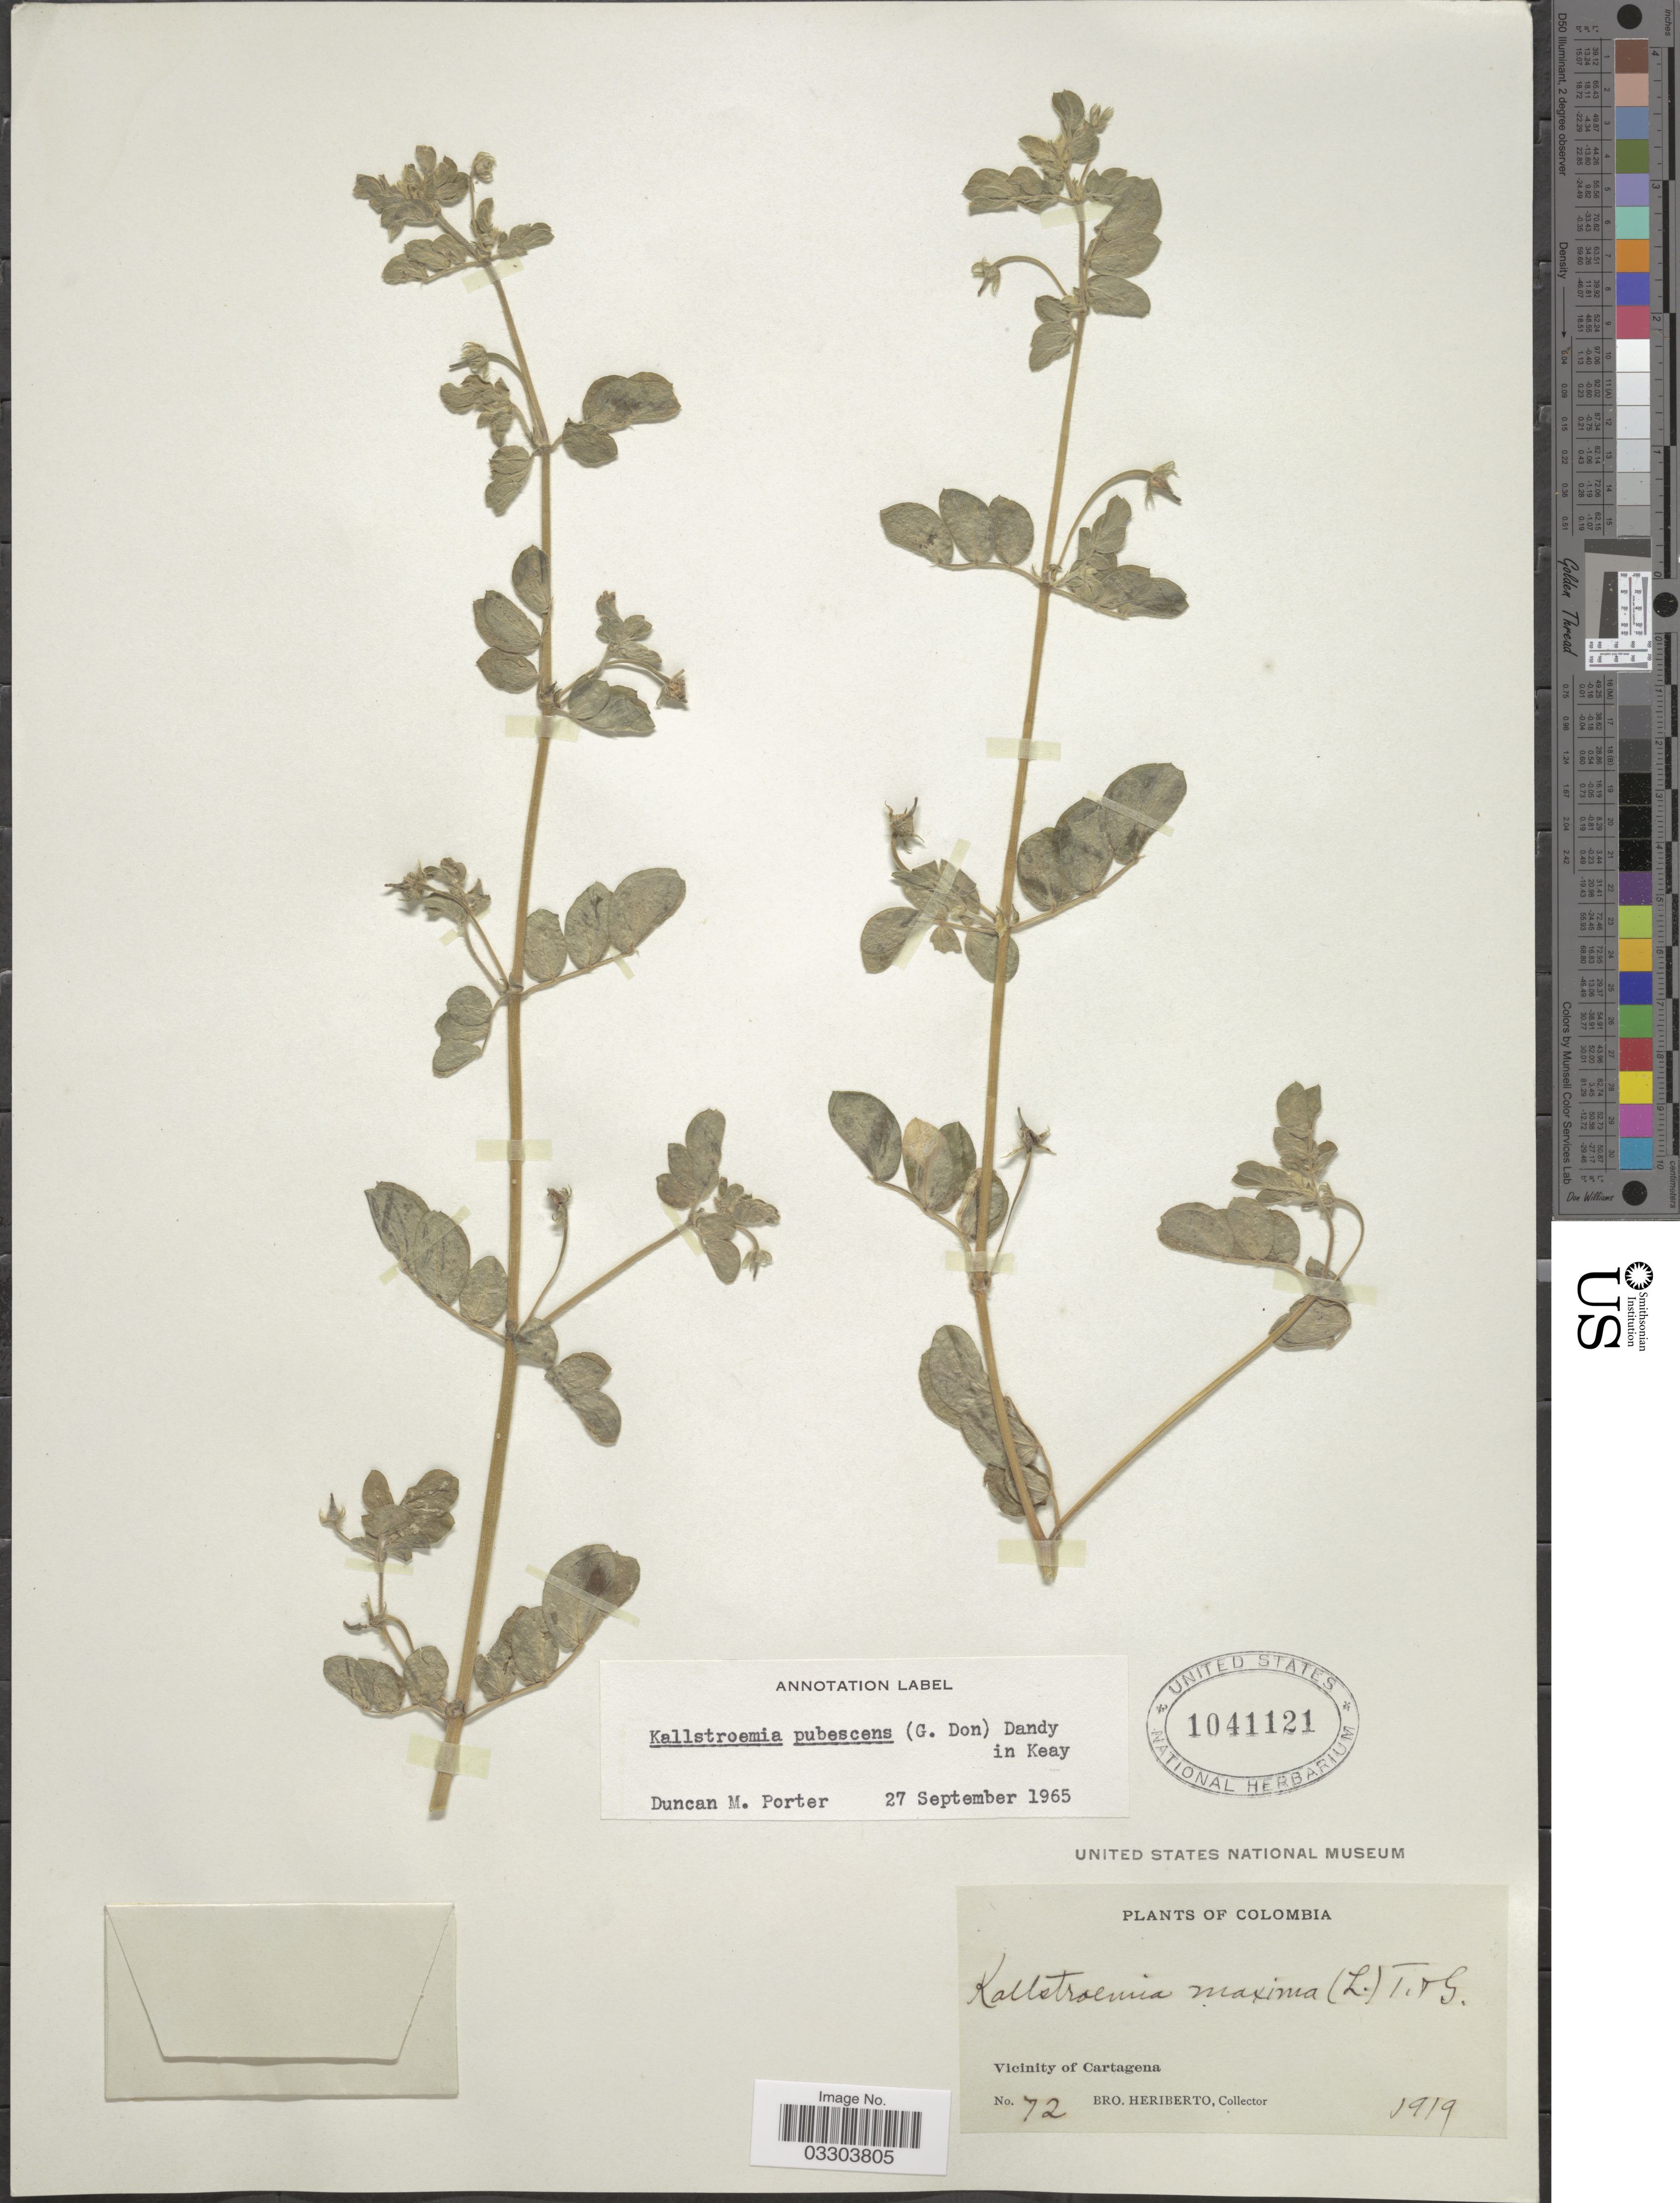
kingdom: Plantae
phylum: Tracheophyta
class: Magnoliopsida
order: Zygophyllales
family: Zygophyllaceae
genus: Kallstroemia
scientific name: Kallstroemia pubescens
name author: (G. Don) Dandy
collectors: B. Heriberto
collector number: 72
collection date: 1919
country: Colombia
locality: Vicinity of Cartagena.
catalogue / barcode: US 1041121